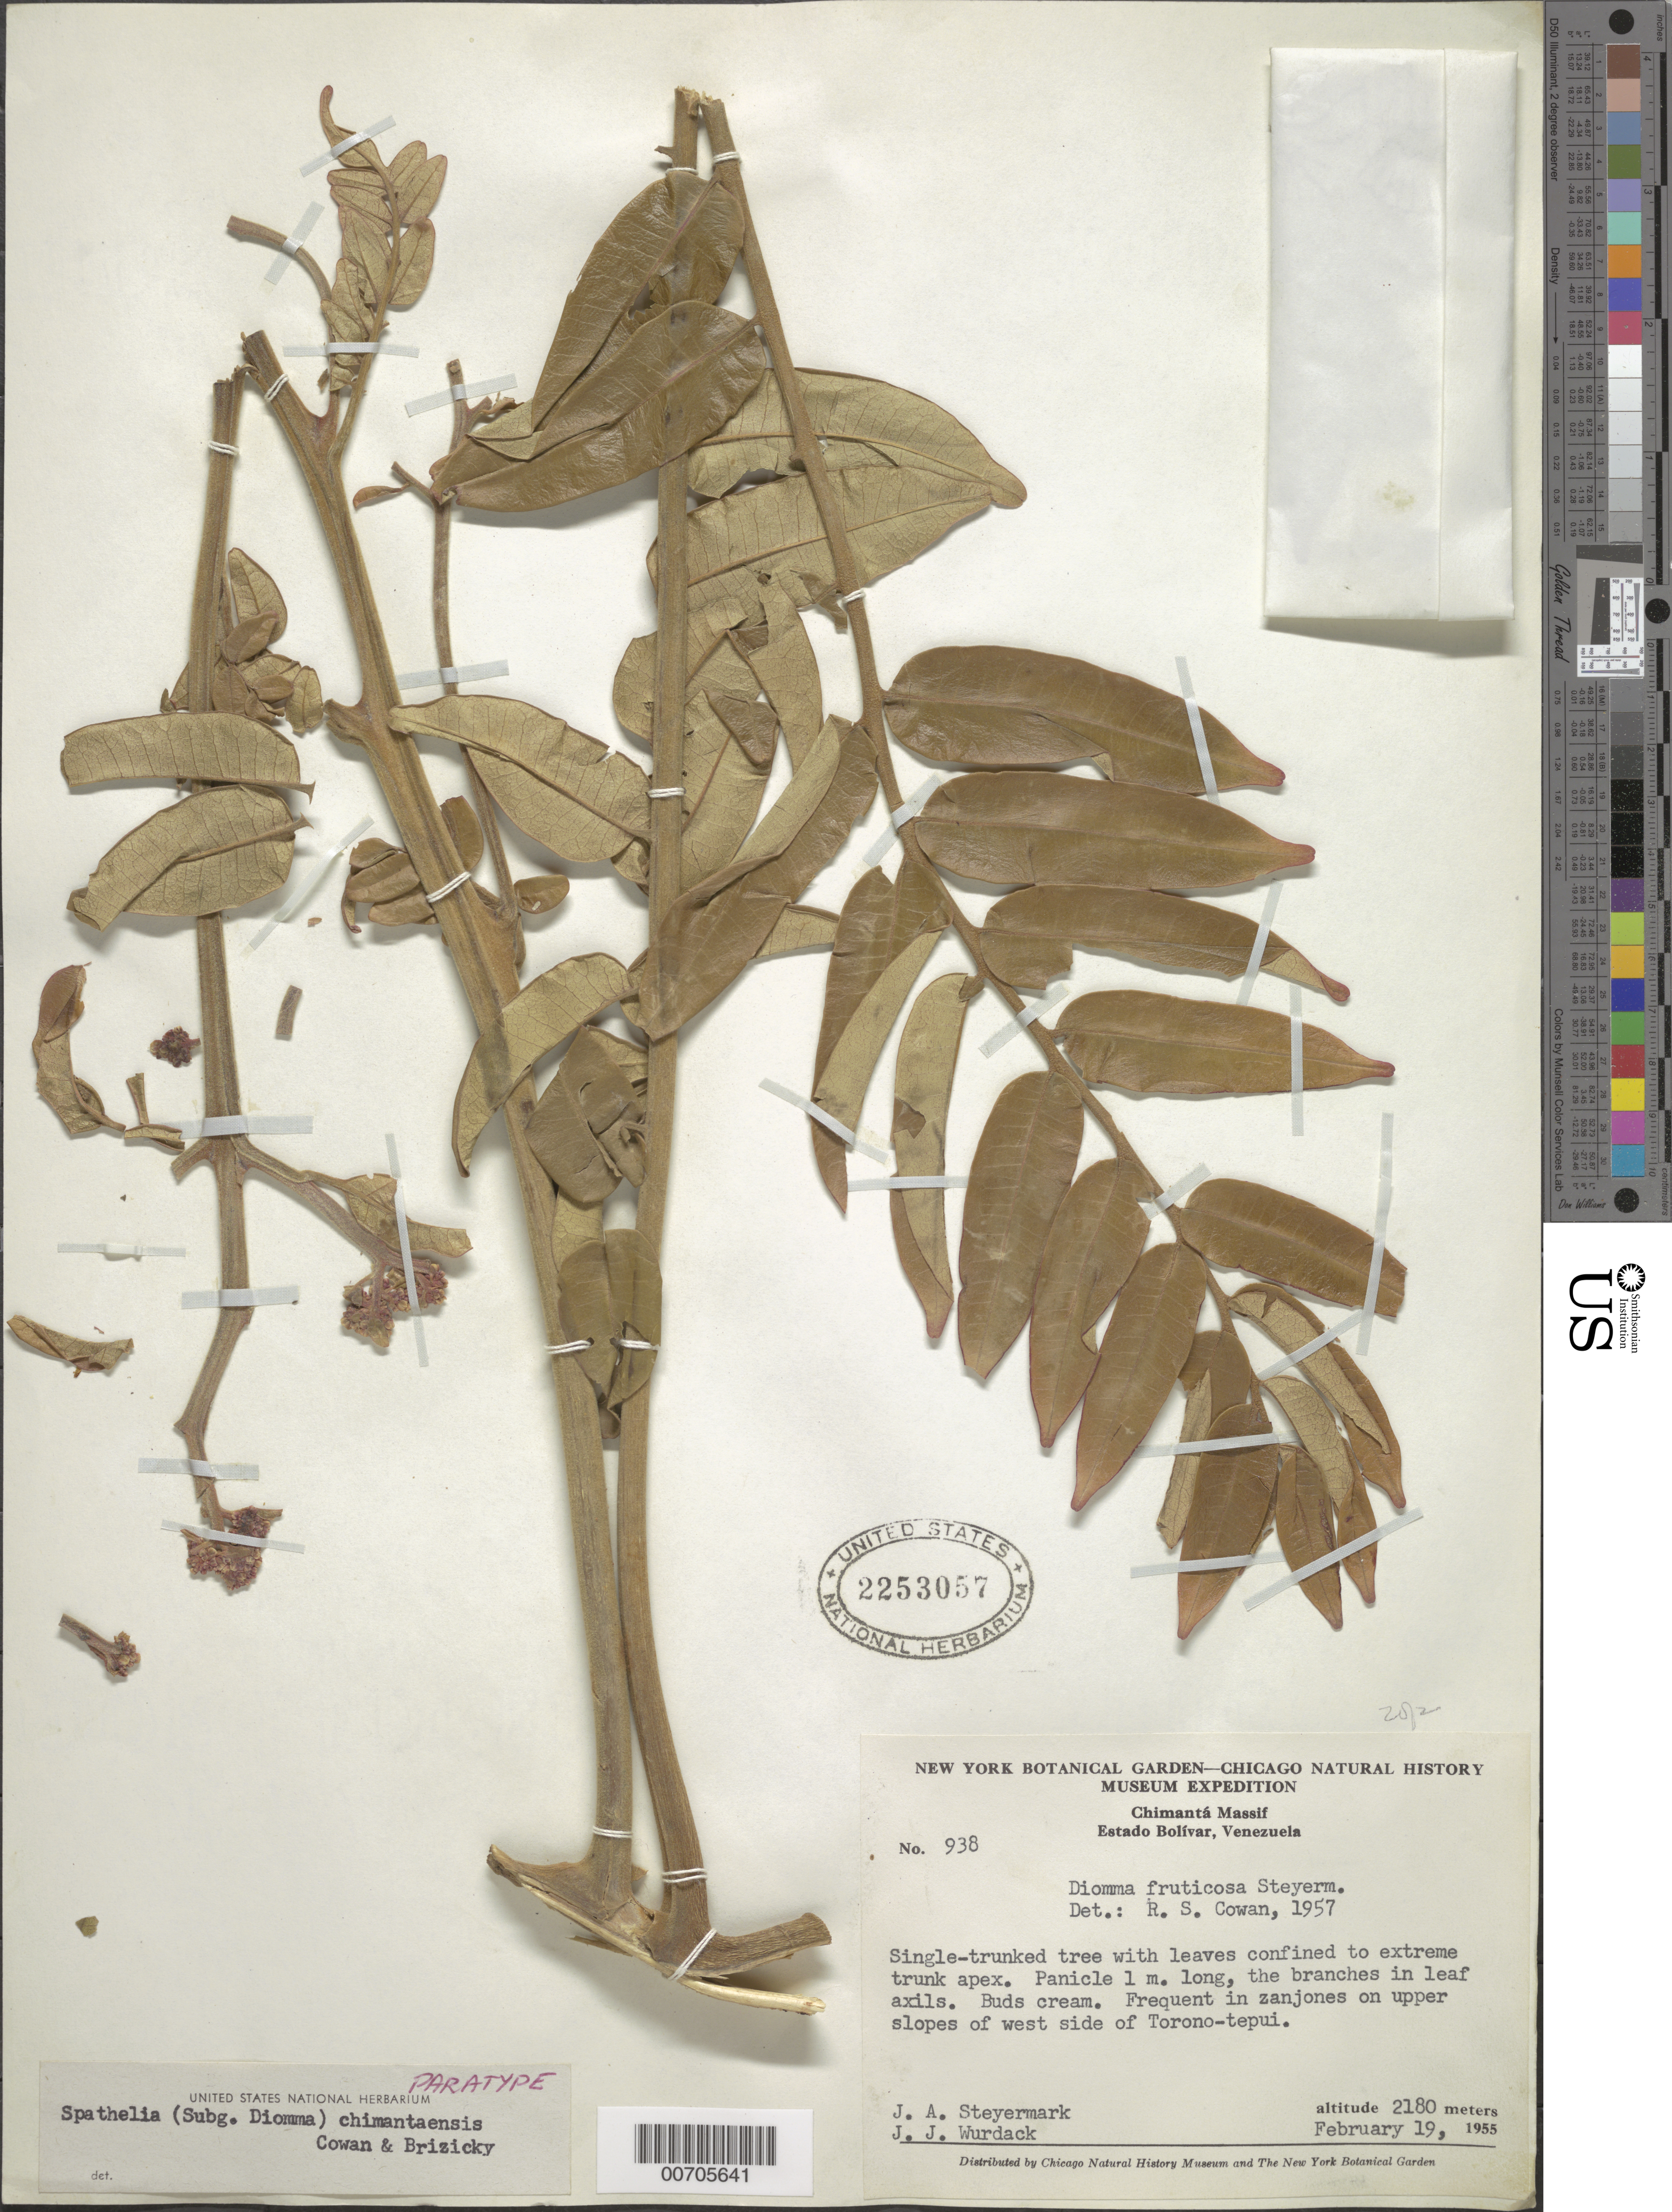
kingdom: Plantae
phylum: Tracheophyta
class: Magnoliopsida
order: Sapindales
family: Rutaceae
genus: Sohnreyia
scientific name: Sohnreyia ulei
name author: (Engl. ex Harms) Appelhans & Kessler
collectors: J. Steyermark & J. J. Wurdack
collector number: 938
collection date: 1955-02-19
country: Venezuela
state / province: Bolivar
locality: Chimantá Massif. In zanjones on upper slopes of west side of Torono-tepui.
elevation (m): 2180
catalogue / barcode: US 2253057